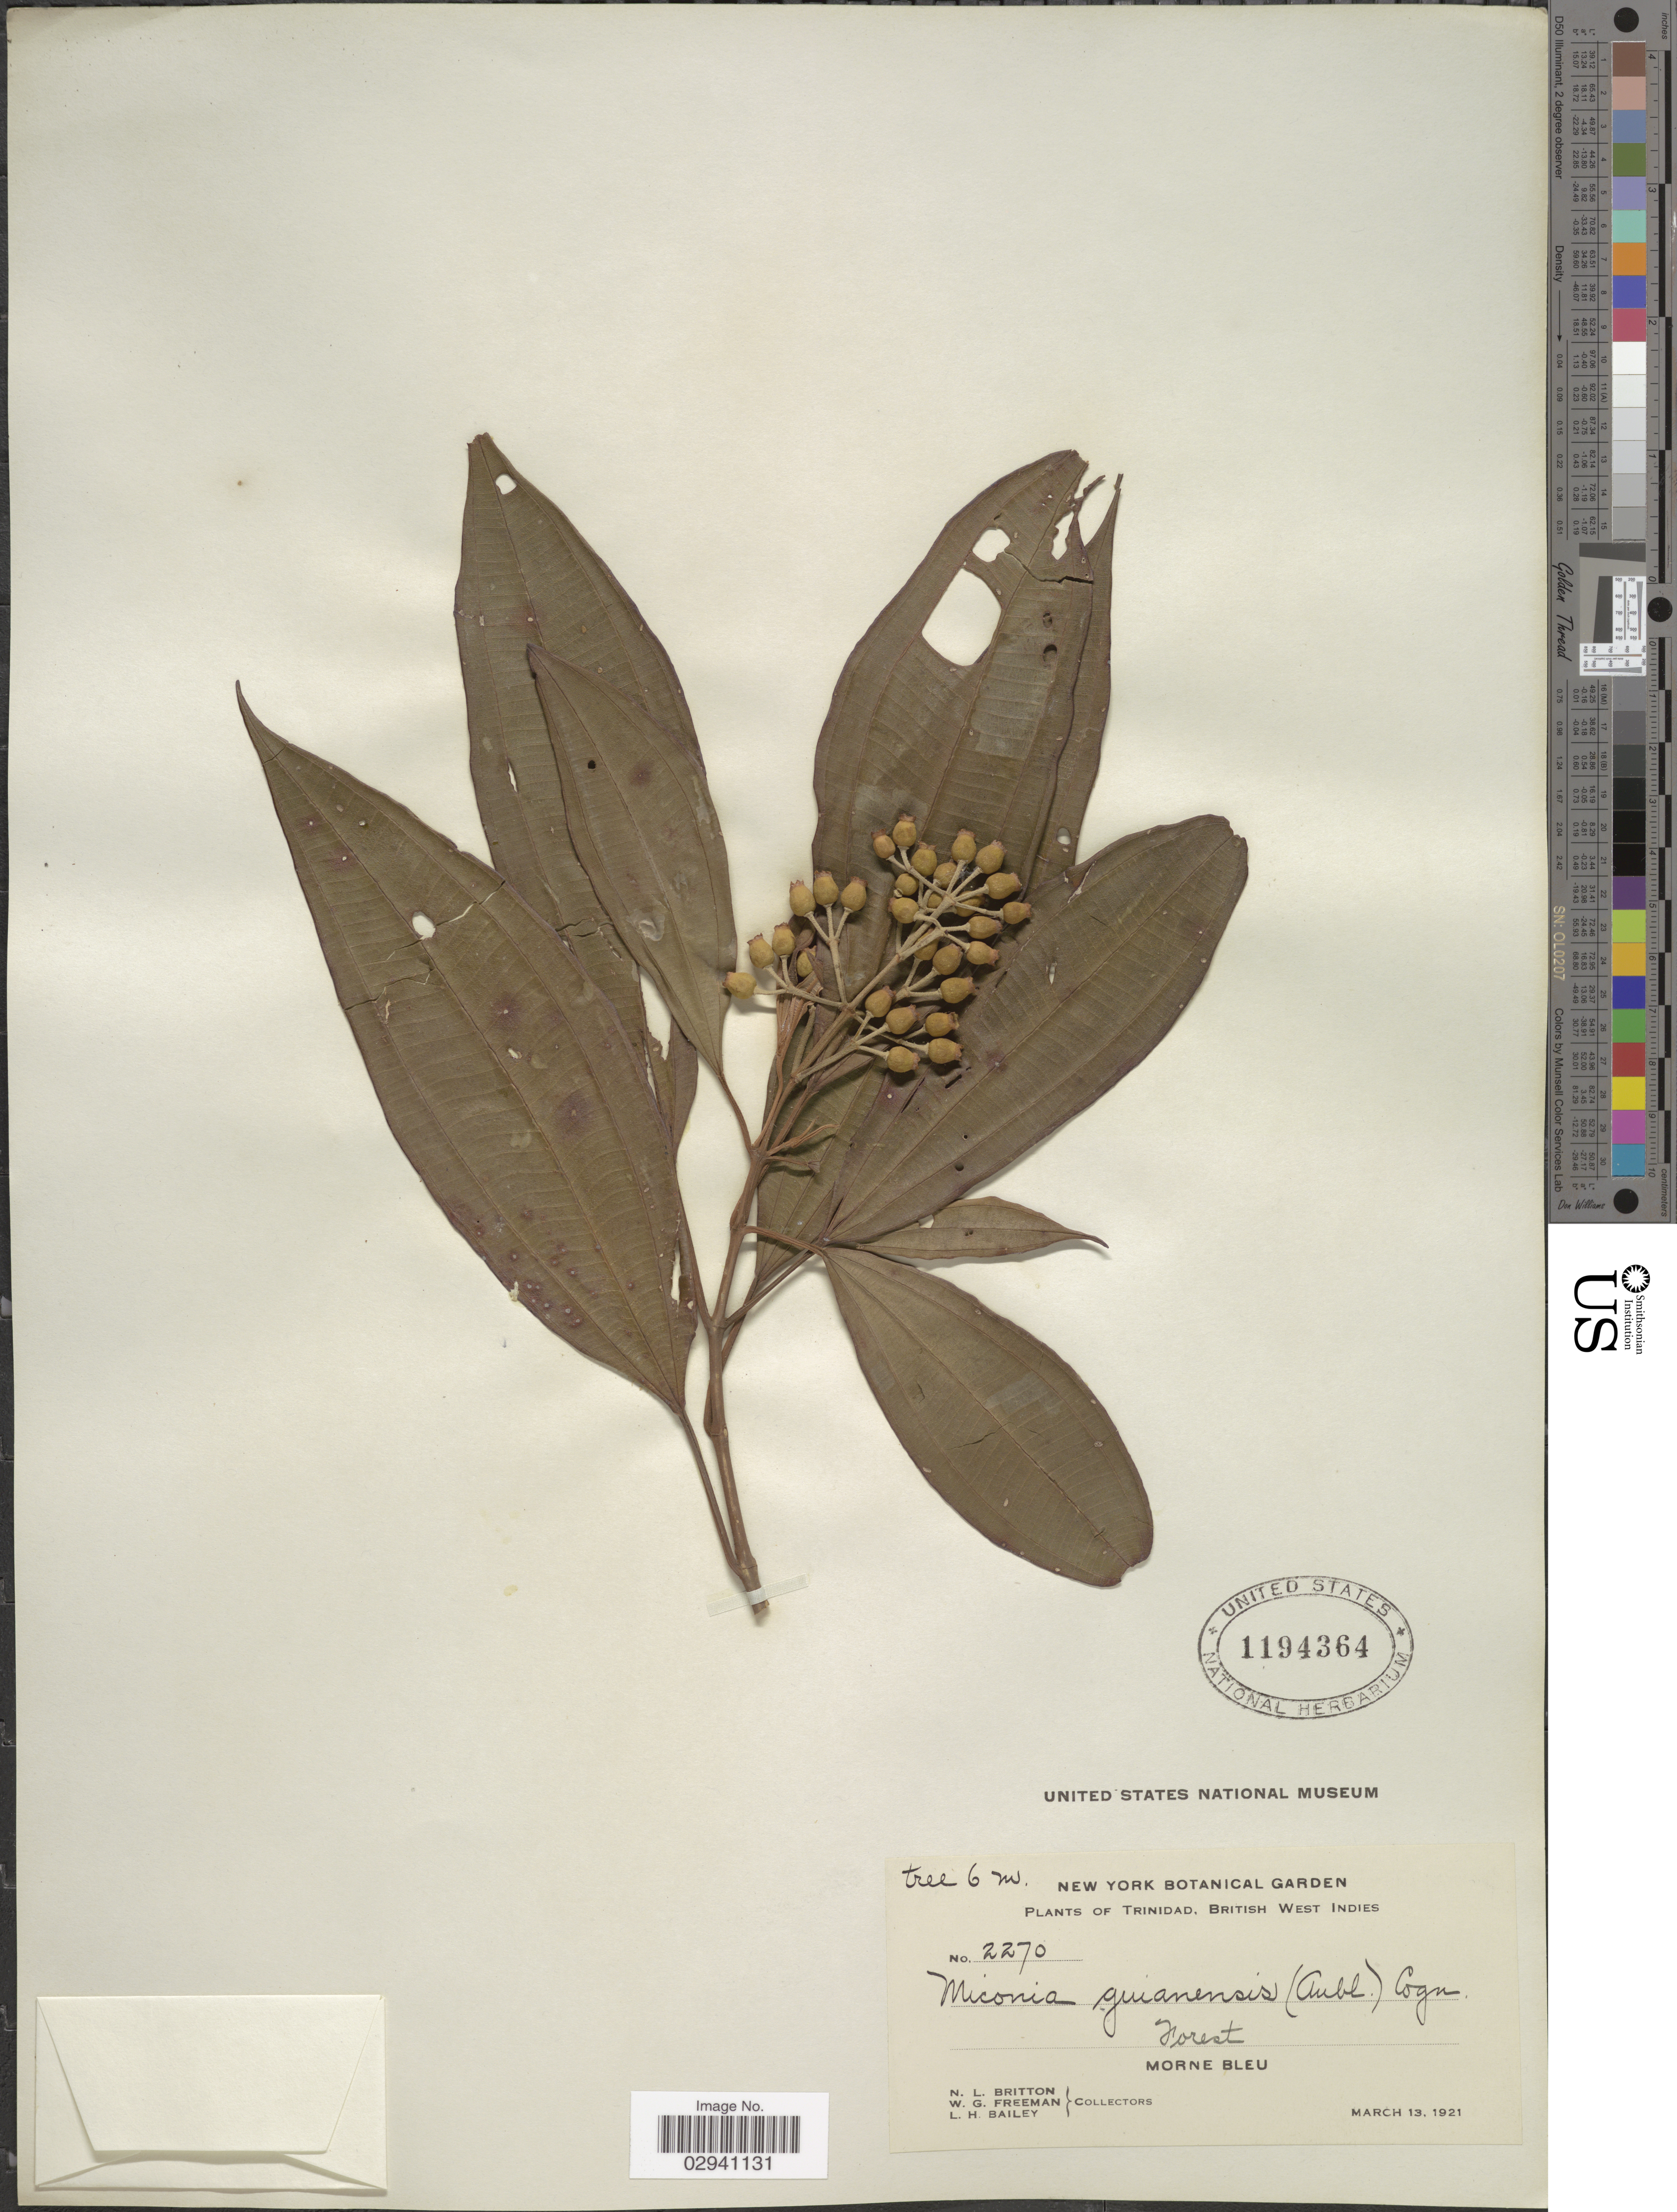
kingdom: Plantae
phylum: Tracheophyta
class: Magnoliopsida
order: Myrtales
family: Melastomataceae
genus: Miconia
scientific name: Miconia mirabilis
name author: (Aubl.) L.O. Williams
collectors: N. Britton, W. Freeman & L. H. Bailey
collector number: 2270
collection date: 1921-03-13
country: Trinidad and Tobago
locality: Trinidad. Morne Bleu.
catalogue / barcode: US 1194364